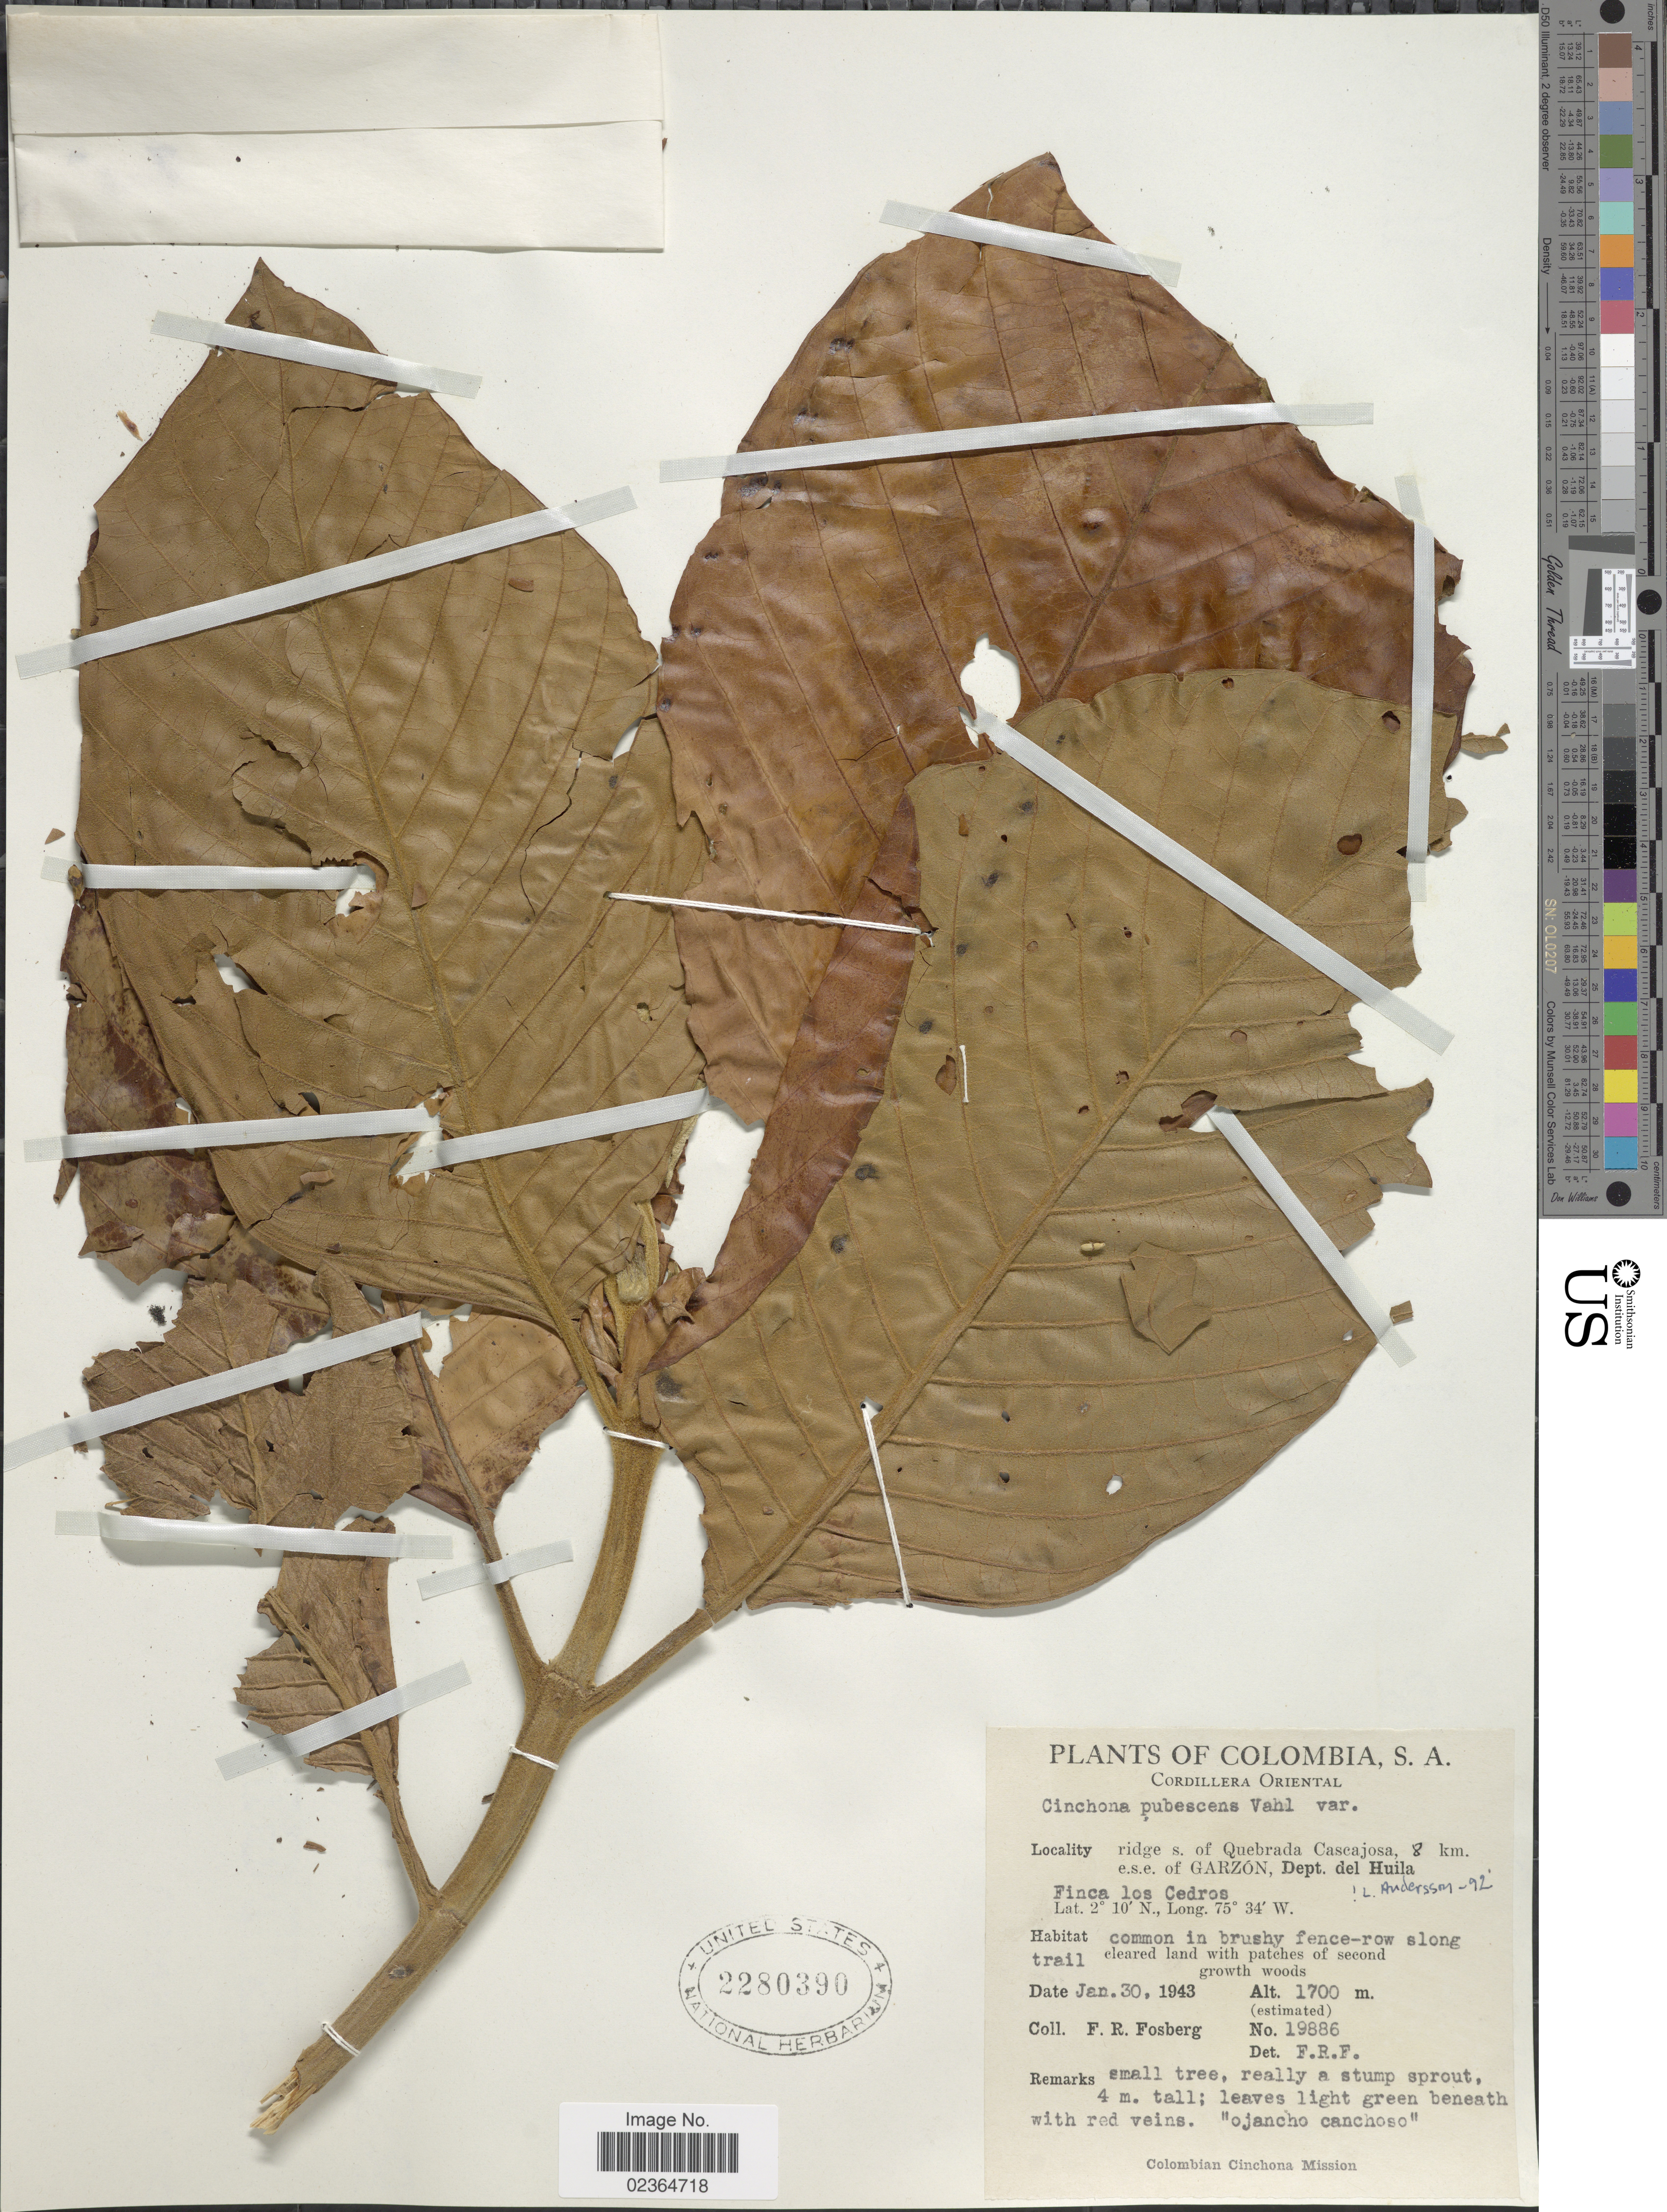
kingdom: Plantae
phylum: Tracheophyta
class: Magnoliopsida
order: Gentianales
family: Rubiaceae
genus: Cinchona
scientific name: Cinchona pubescens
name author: Vahl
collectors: F. R. Fosberg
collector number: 19886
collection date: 1943-01-30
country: Colombia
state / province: Huila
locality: Cordillera Oriental. ridge s. of Quebrada Carcafosa, 8 km e.s.e. of Garzón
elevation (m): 1700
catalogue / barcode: US 2280390